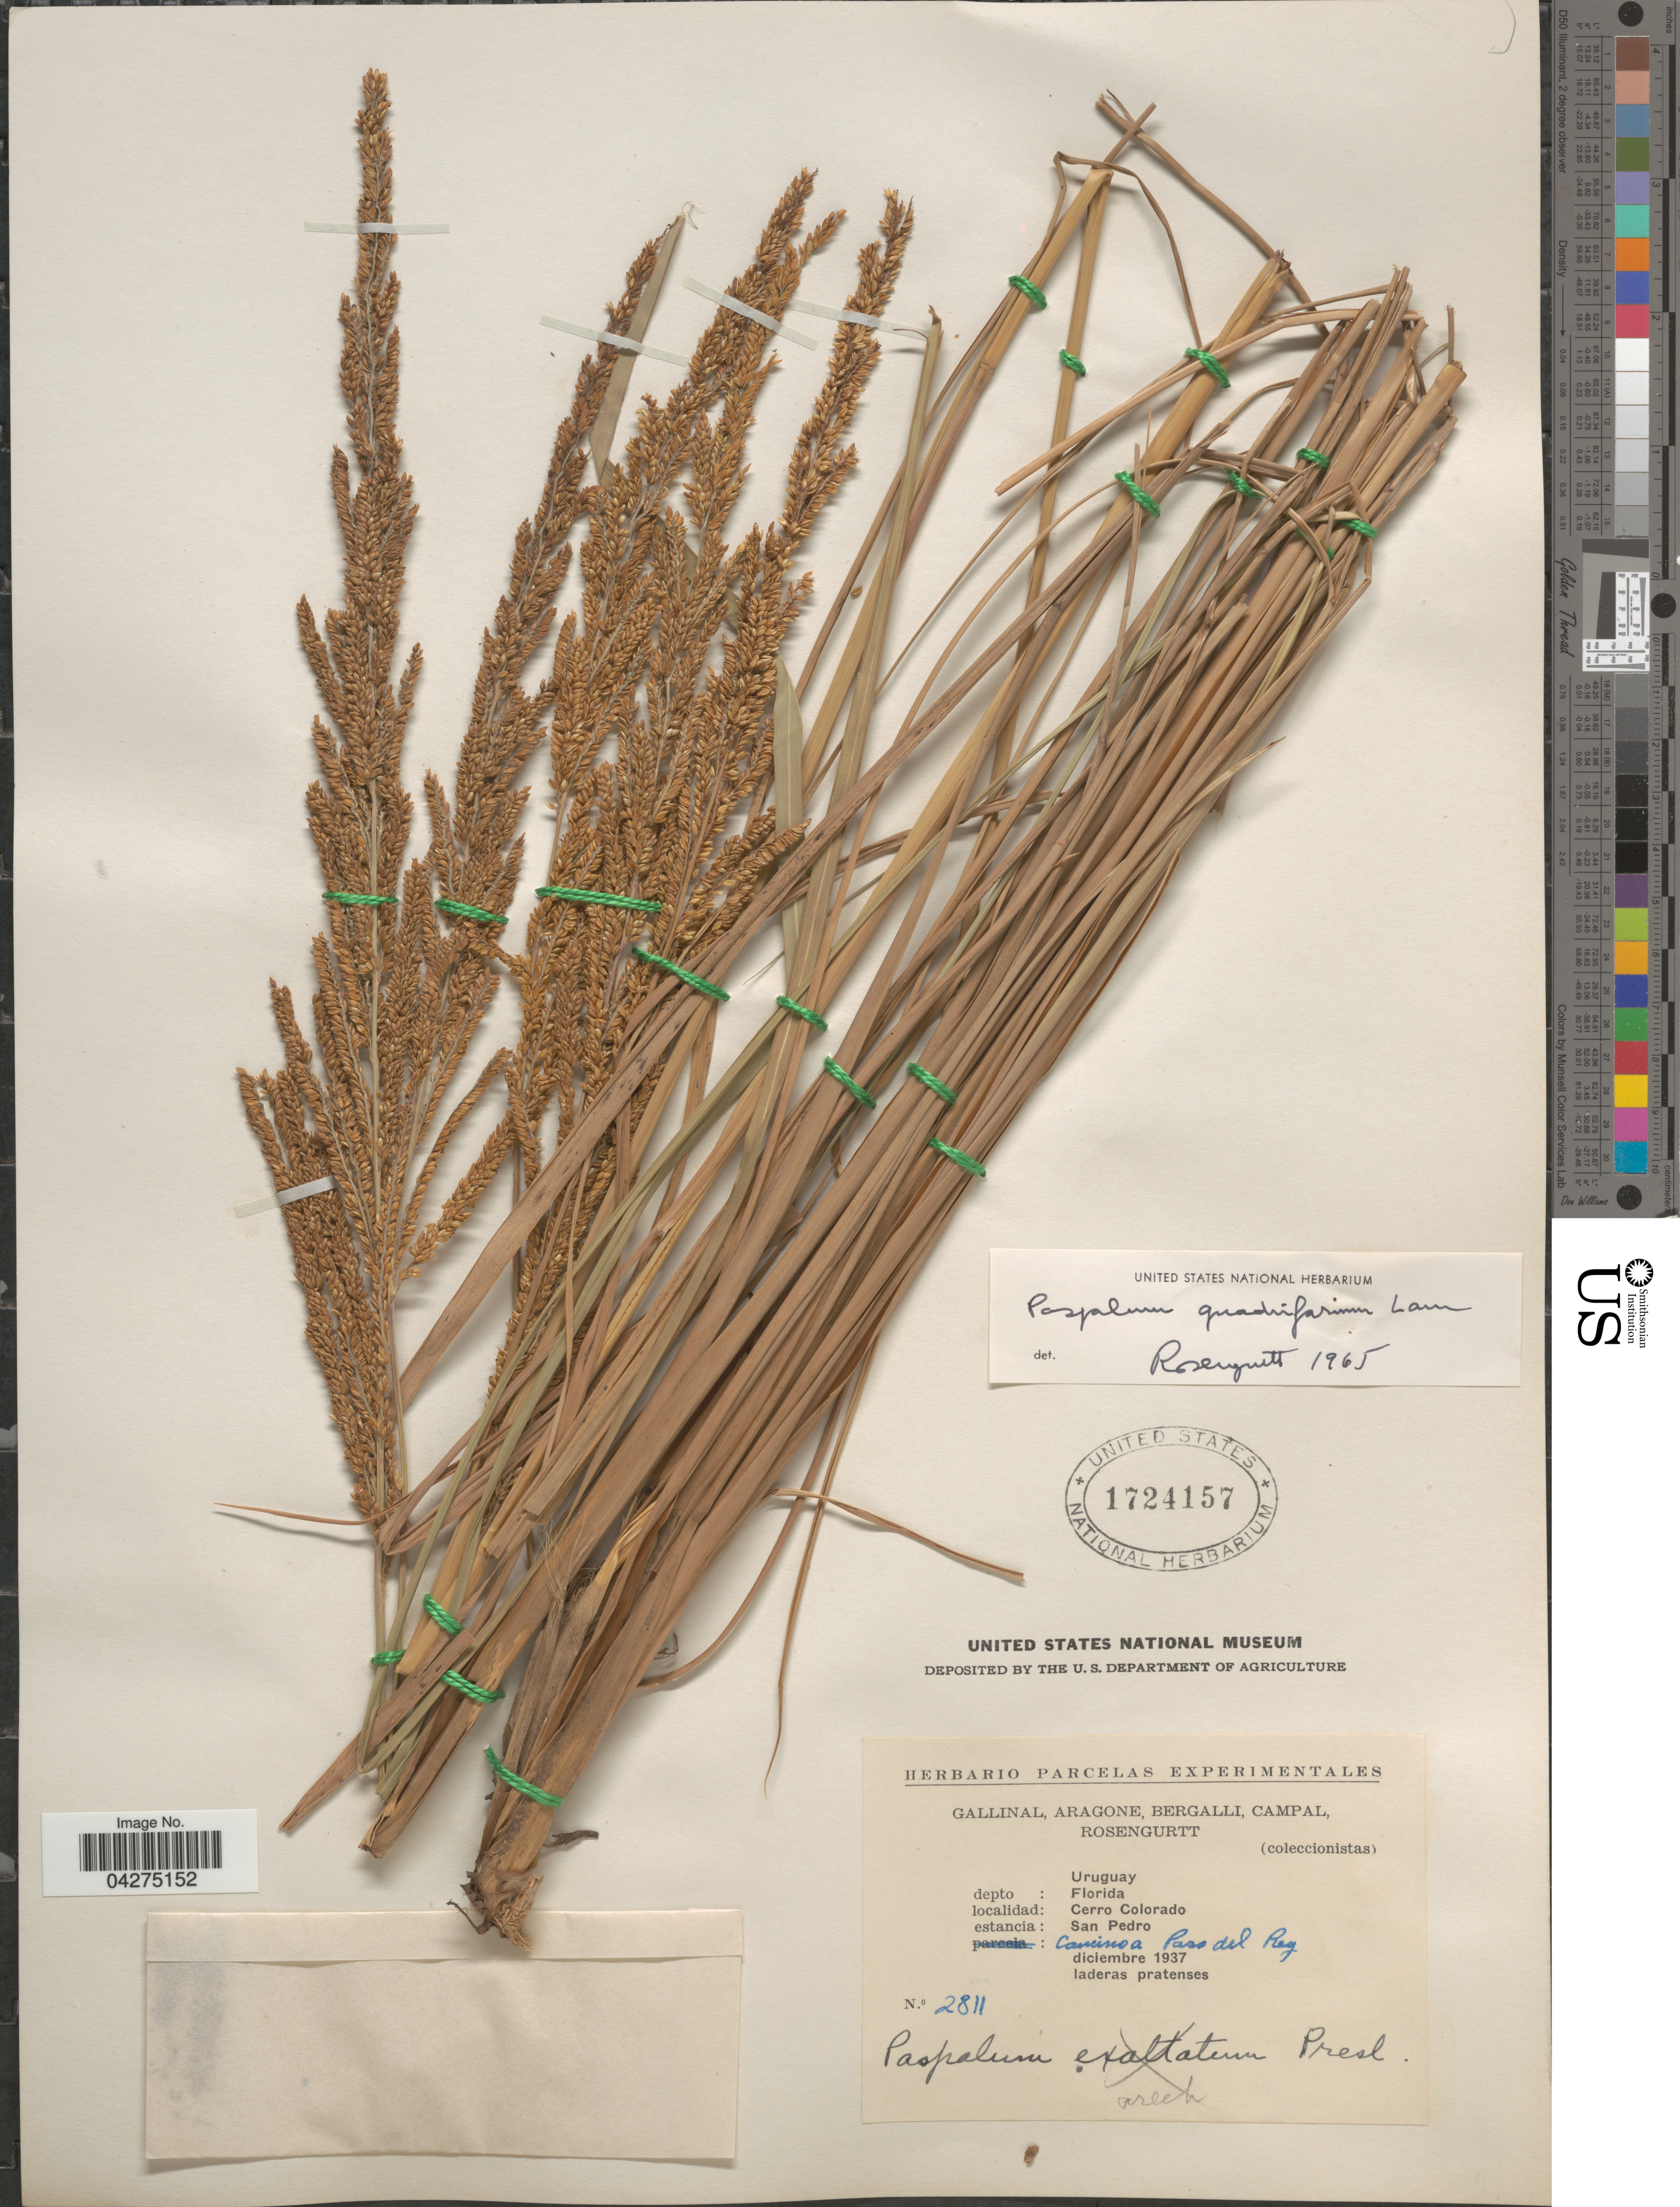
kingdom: Plantae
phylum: Tracheophyta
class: Liliopsida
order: Poales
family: Poaceae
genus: Paspalum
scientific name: Paspalum quadrifarium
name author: Lam.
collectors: -. Gallinal, -- Aragone, -- Bergalli, -- Campal & Rosengurtt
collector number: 2811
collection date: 1937-12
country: Uruguay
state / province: Florida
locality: Depto: Florida. Cerro Colorado. Estancia: San Pedro. Camino a Paso del Rey.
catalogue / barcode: US 1724157